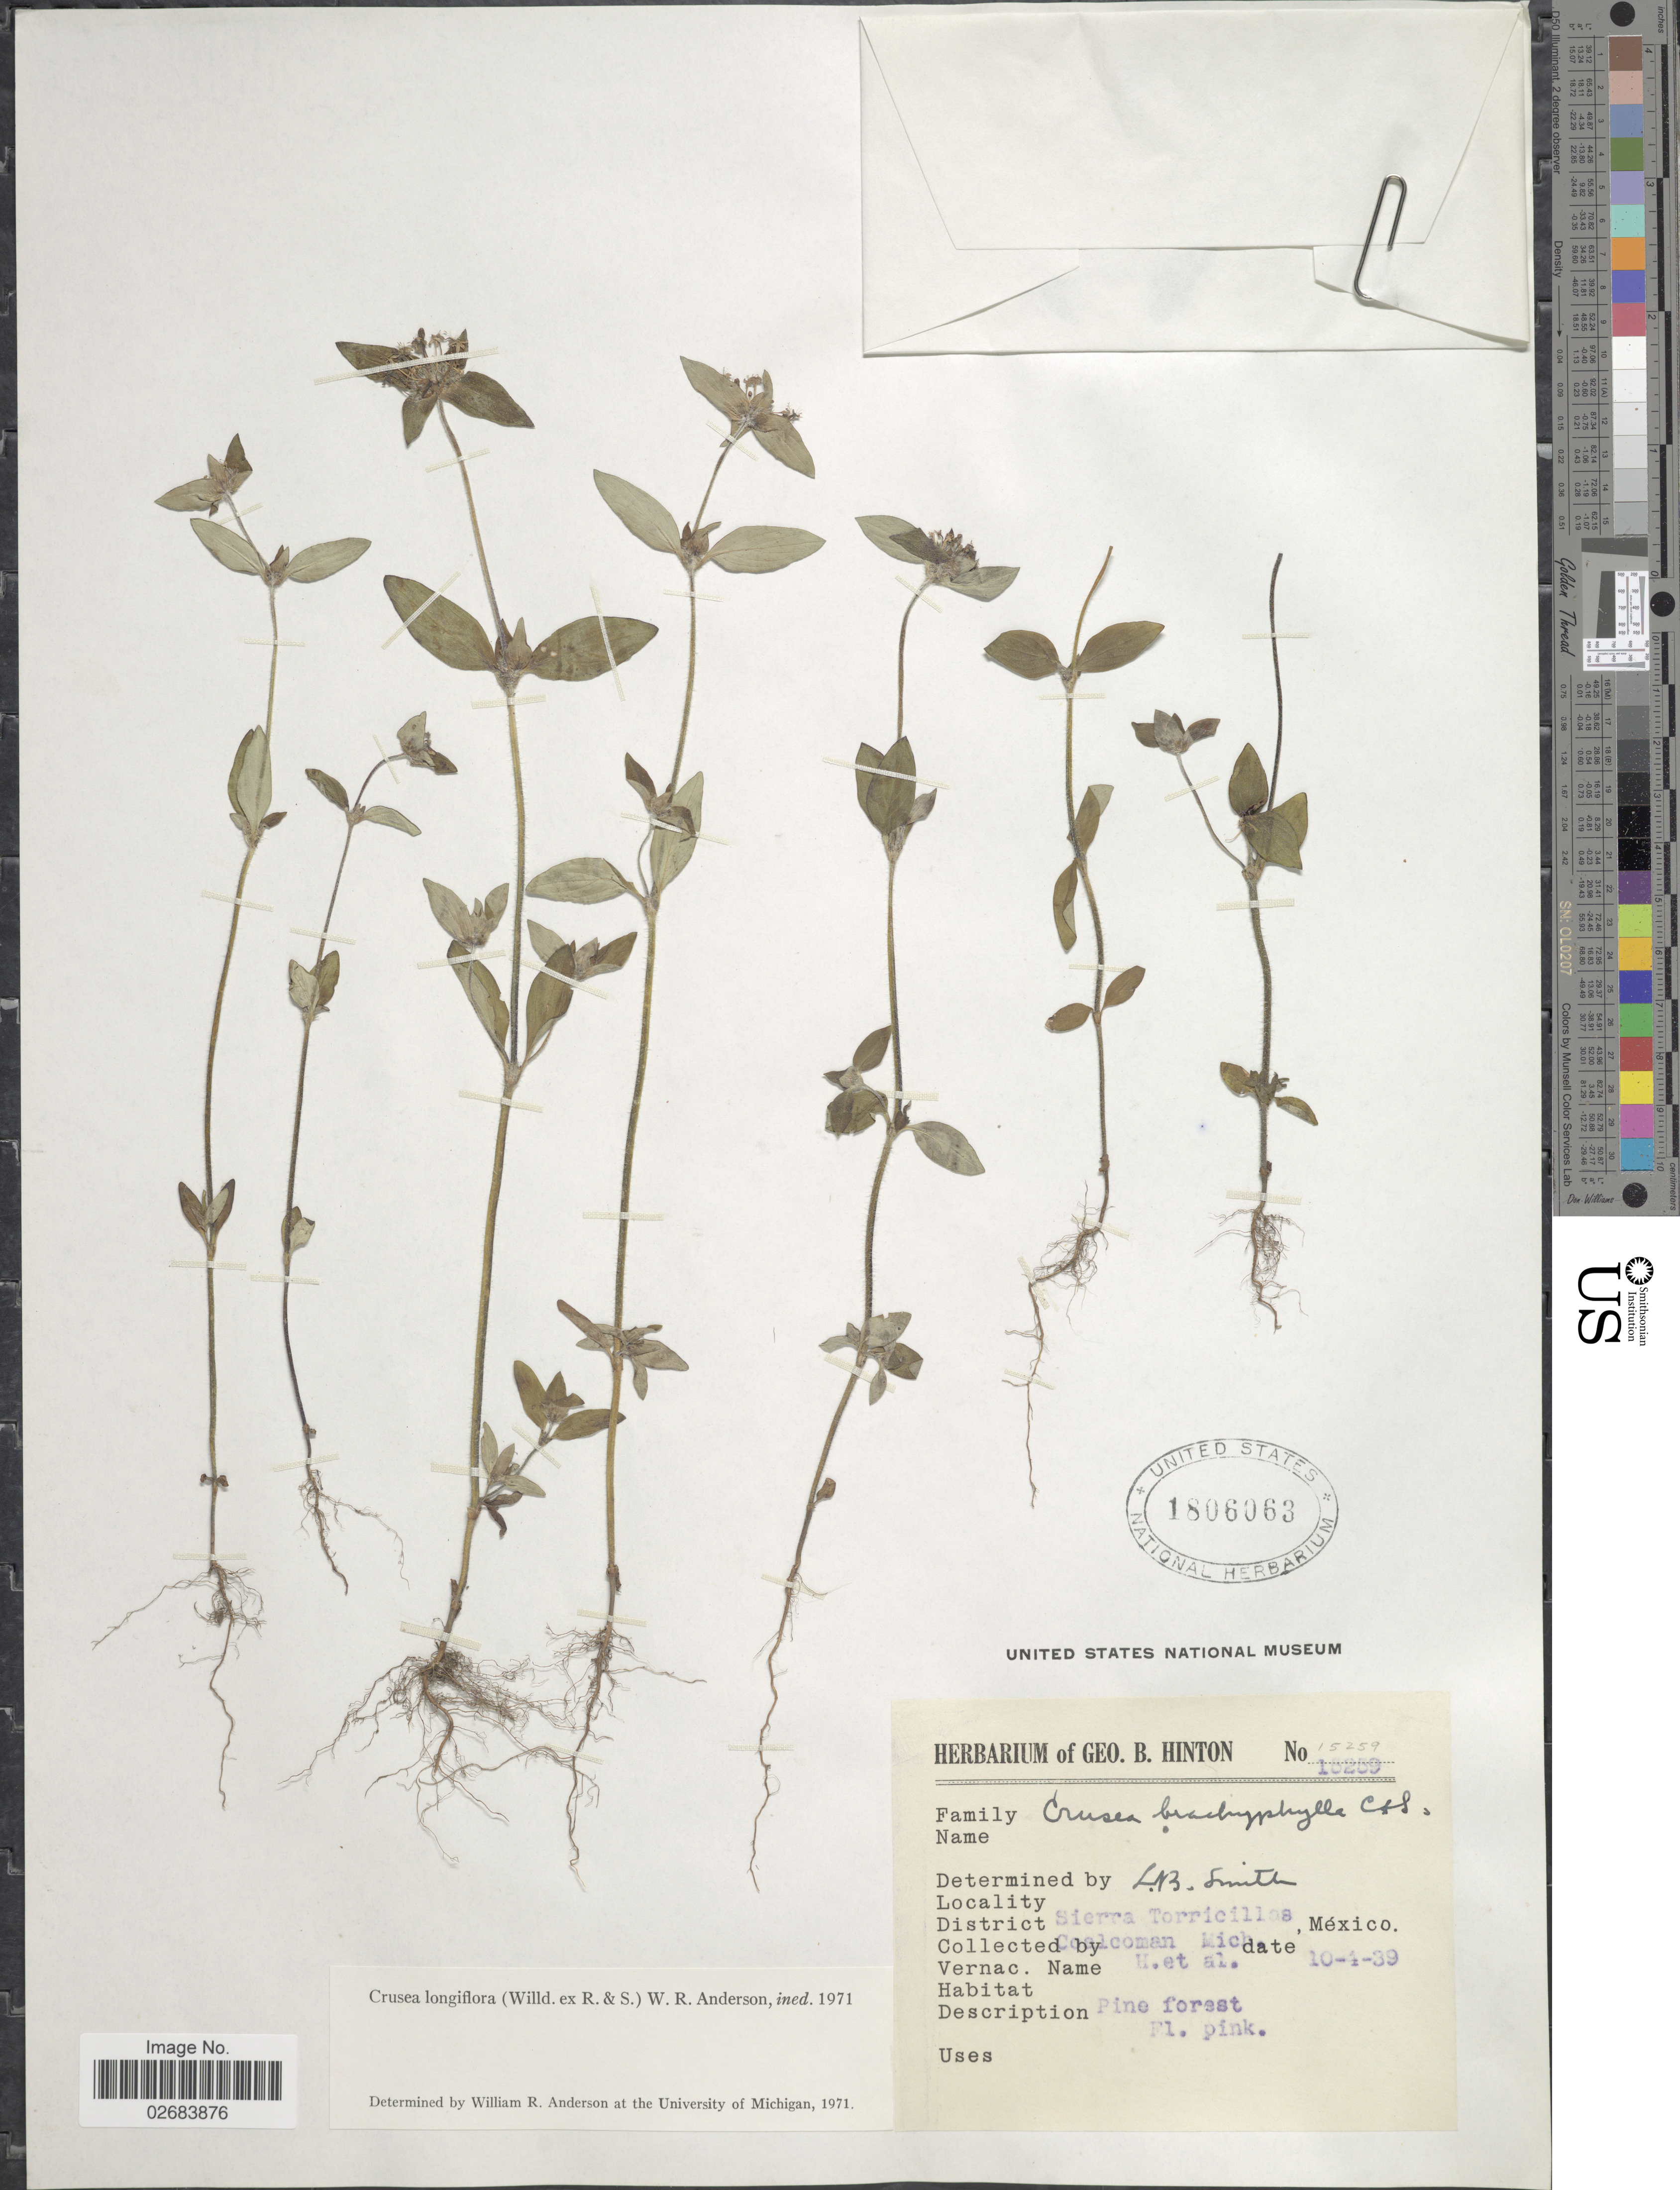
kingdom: Plantae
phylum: Tracheophyta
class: Magnoliopsida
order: Gentianales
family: Rubiaceae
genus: Crusea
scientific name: Crusea longiflora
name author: (Willd. ex Roem. & Schult.) W.R. Anderson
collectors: G. B. Hinton & et al.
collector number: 15259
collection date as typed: Transcribed d/m/y: 4/10/39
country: Mexico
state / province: Michoacán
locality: Sierra Torricillas, District Coalcoman.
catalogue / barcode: US 1806063